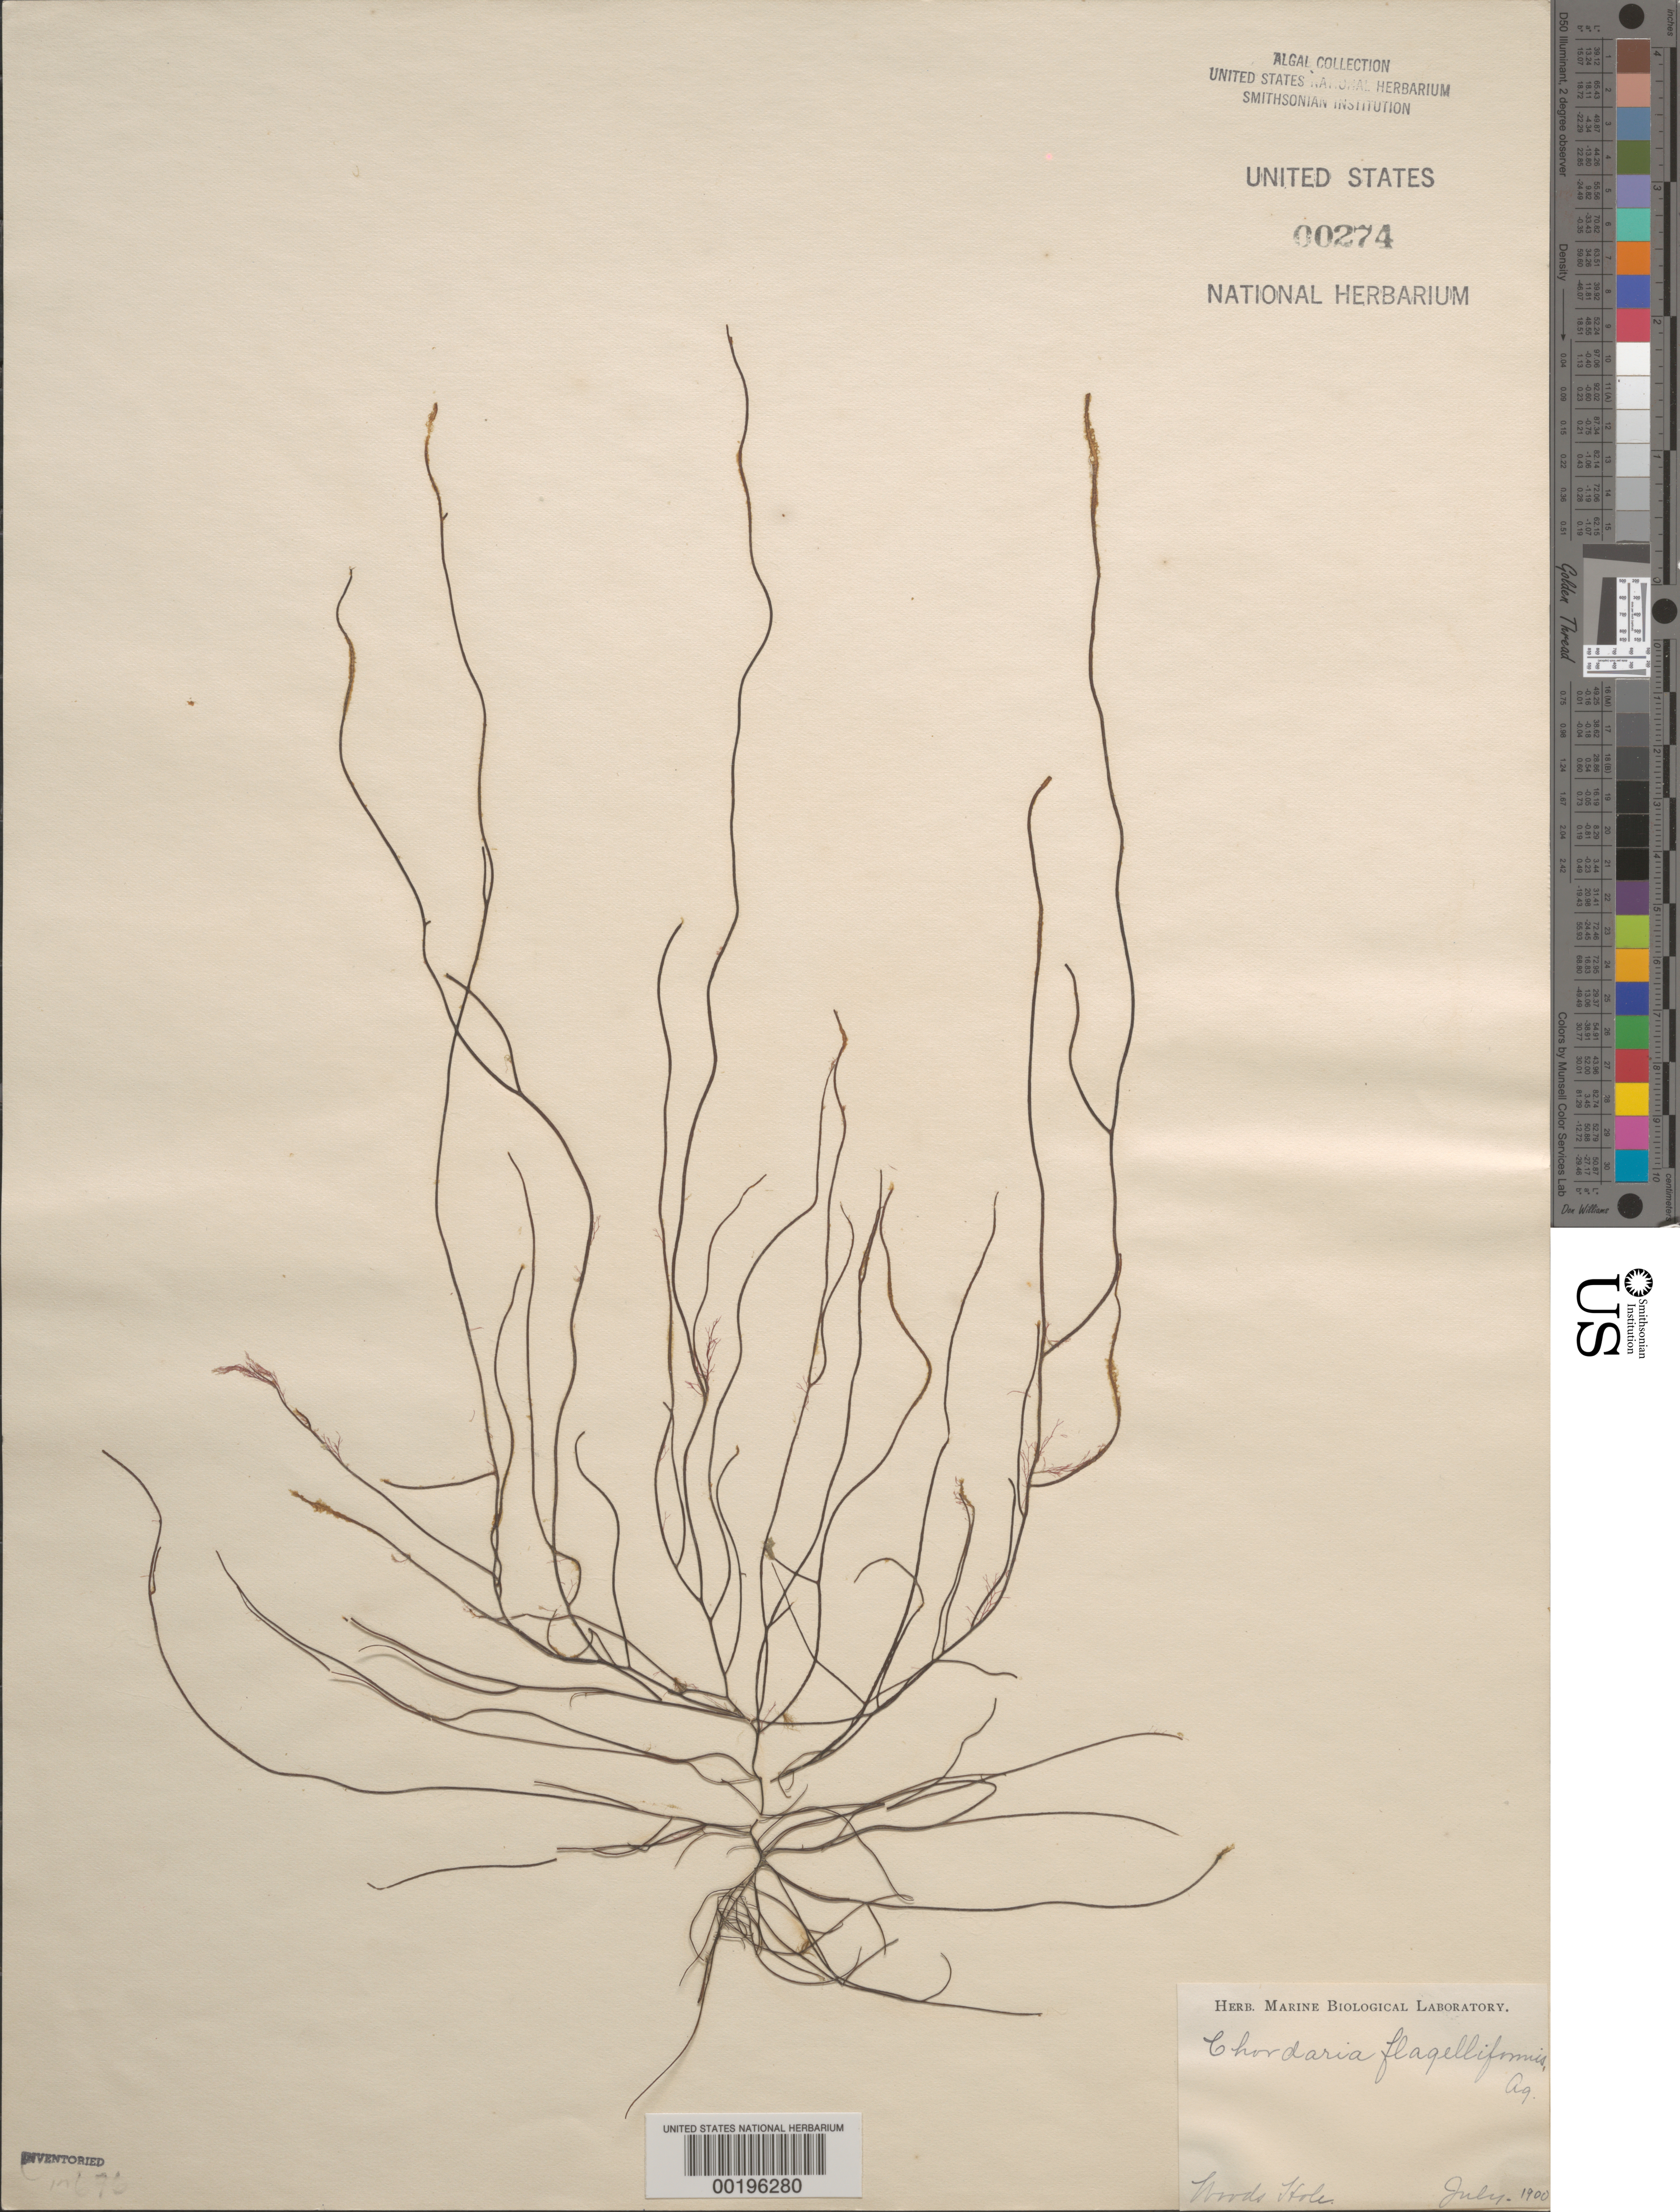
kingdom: Chromista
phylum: Ochrophyta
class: Phaeophyceae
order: Ectocarpales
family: Chordariaceae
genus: Chordaria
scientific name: Chordaria flagelliformis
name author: (Hudson) Grev.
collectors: Marine Biological Lab (Herb.)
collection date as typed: Jul 1900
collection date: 1900-07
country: United States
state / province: Massachusetts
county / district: Barnstable County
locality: Woods Hole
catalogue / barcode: US 274